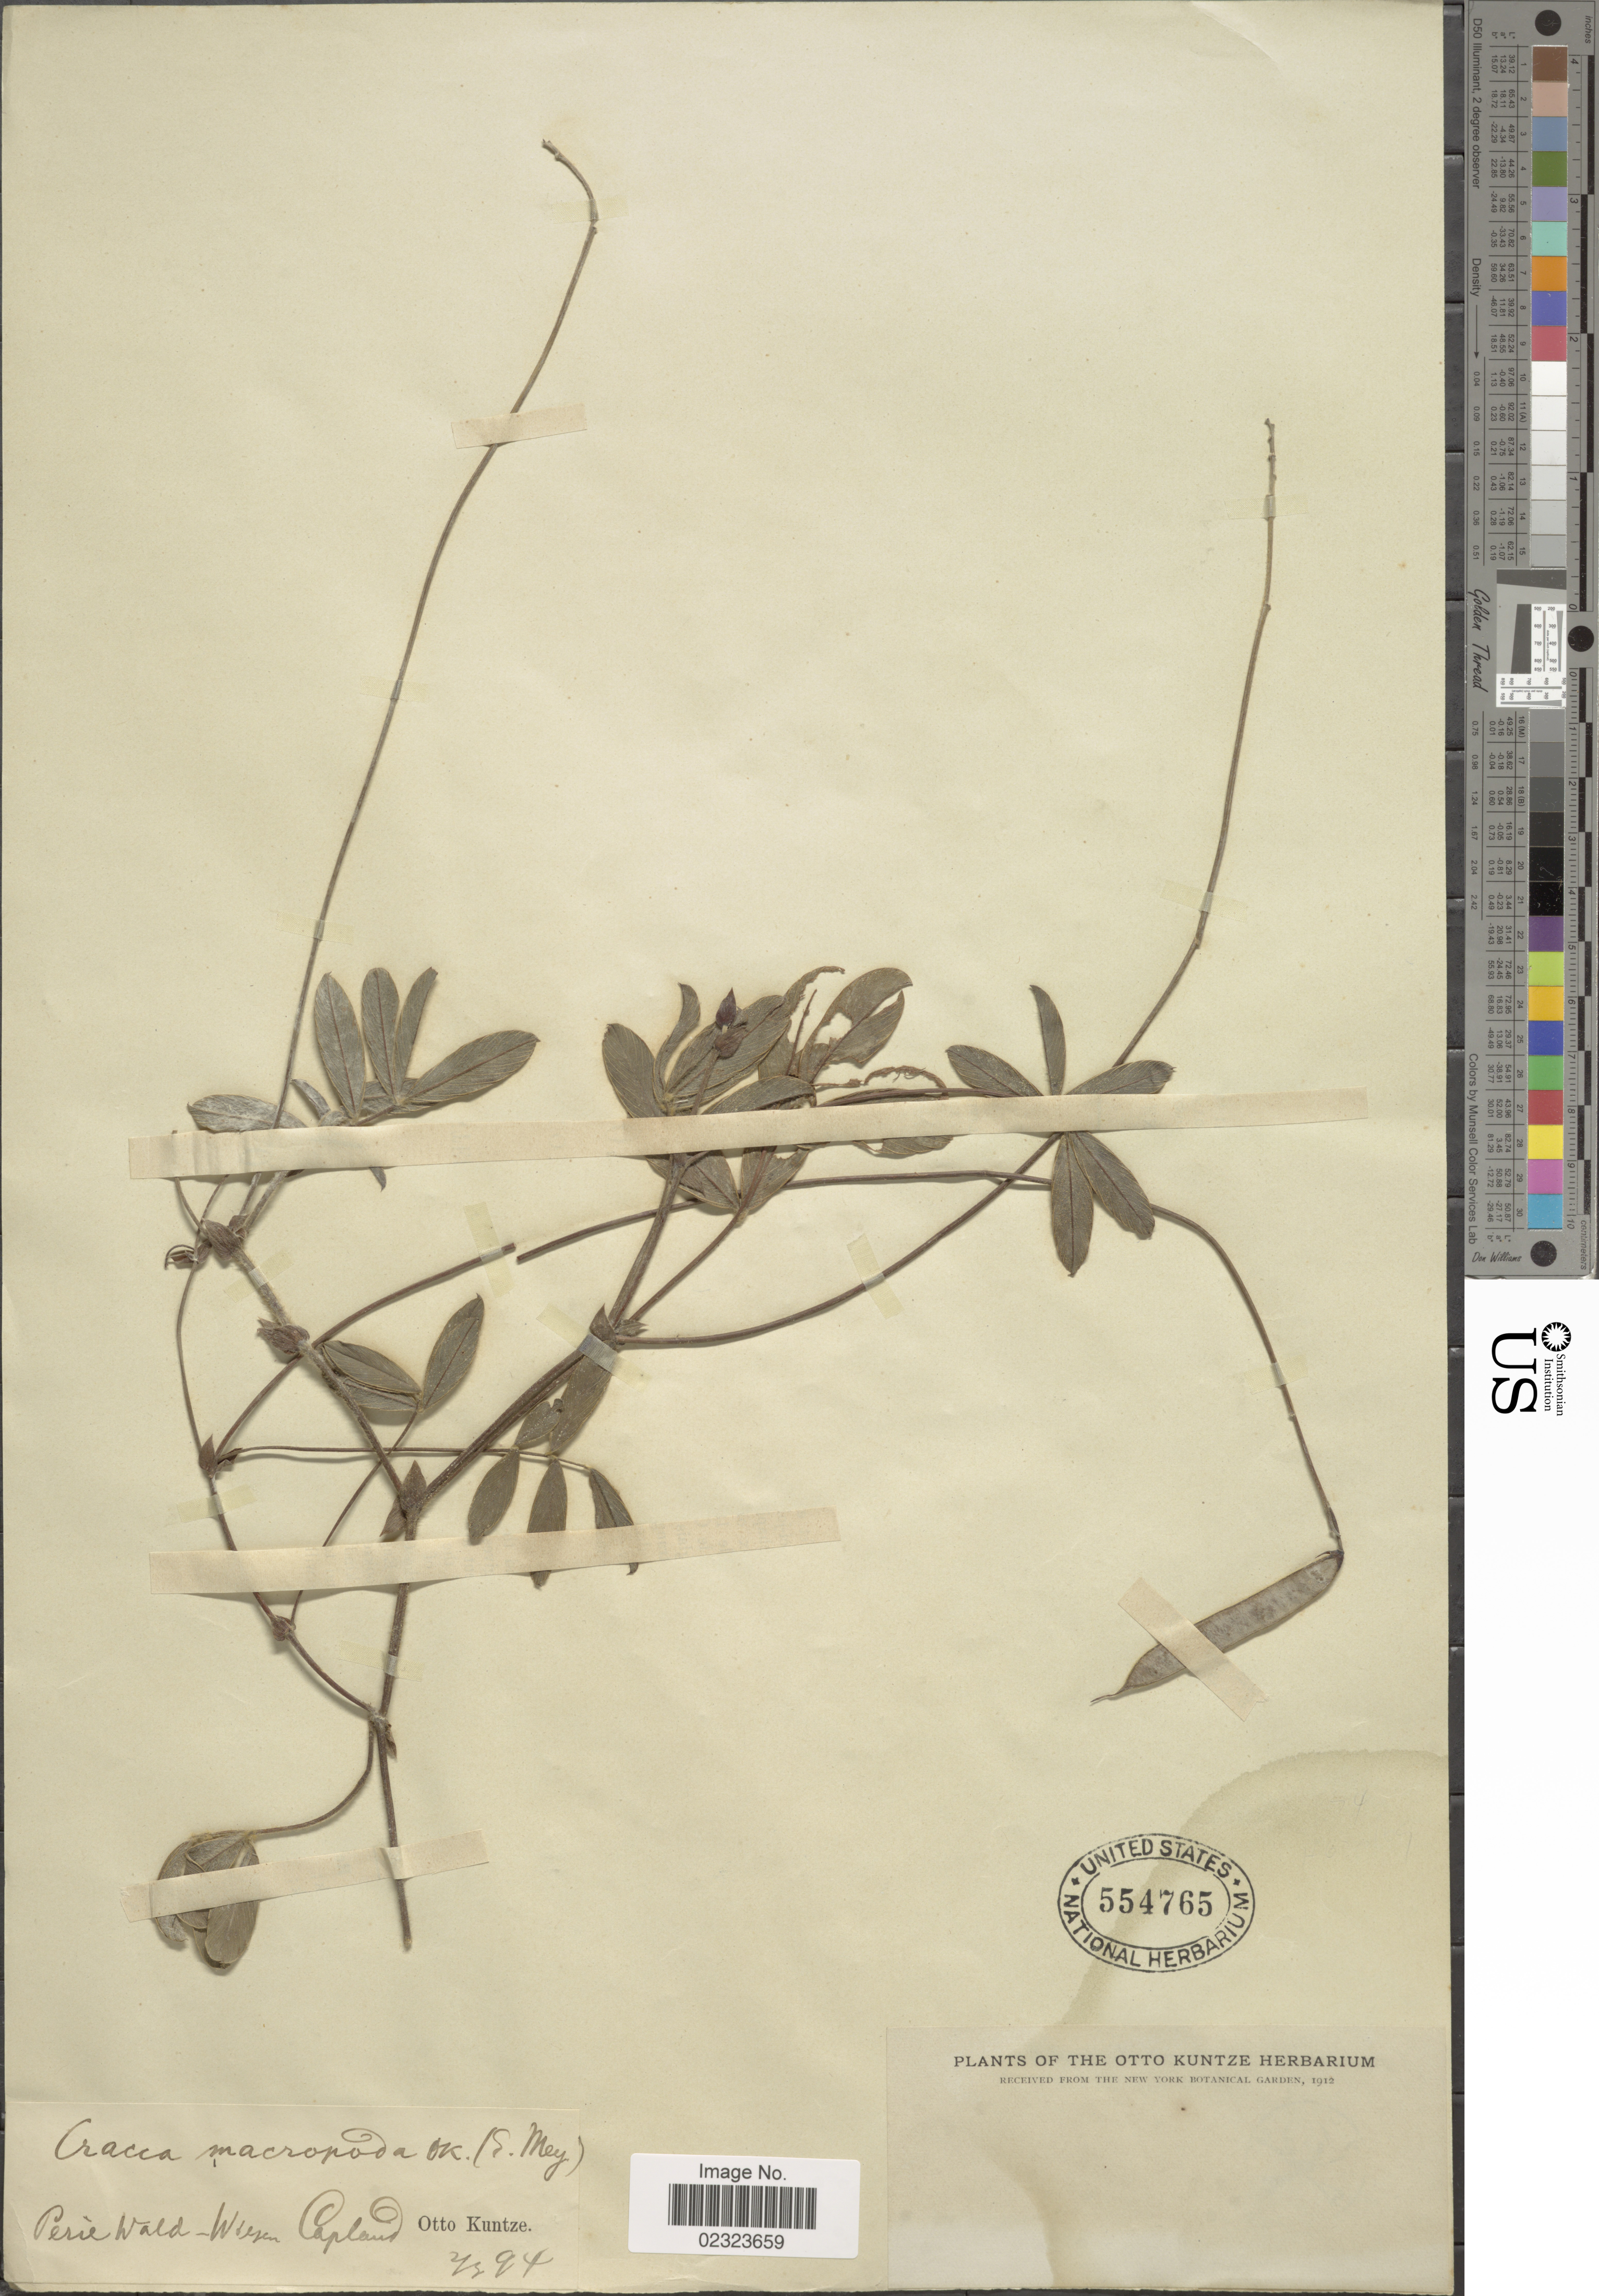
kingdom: Plantae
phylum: Tracheophyta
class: Magnoliopsida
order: Fabales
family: Fabaceae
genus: Tephrosia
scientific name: Tephrosia macropoda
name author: (E. Mey.) Harv.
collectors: C.E.O. Kuntze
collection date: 1894-03-02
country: South Africa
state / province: Free State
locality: Perie-Wald, Capland.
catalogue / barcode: US 554765